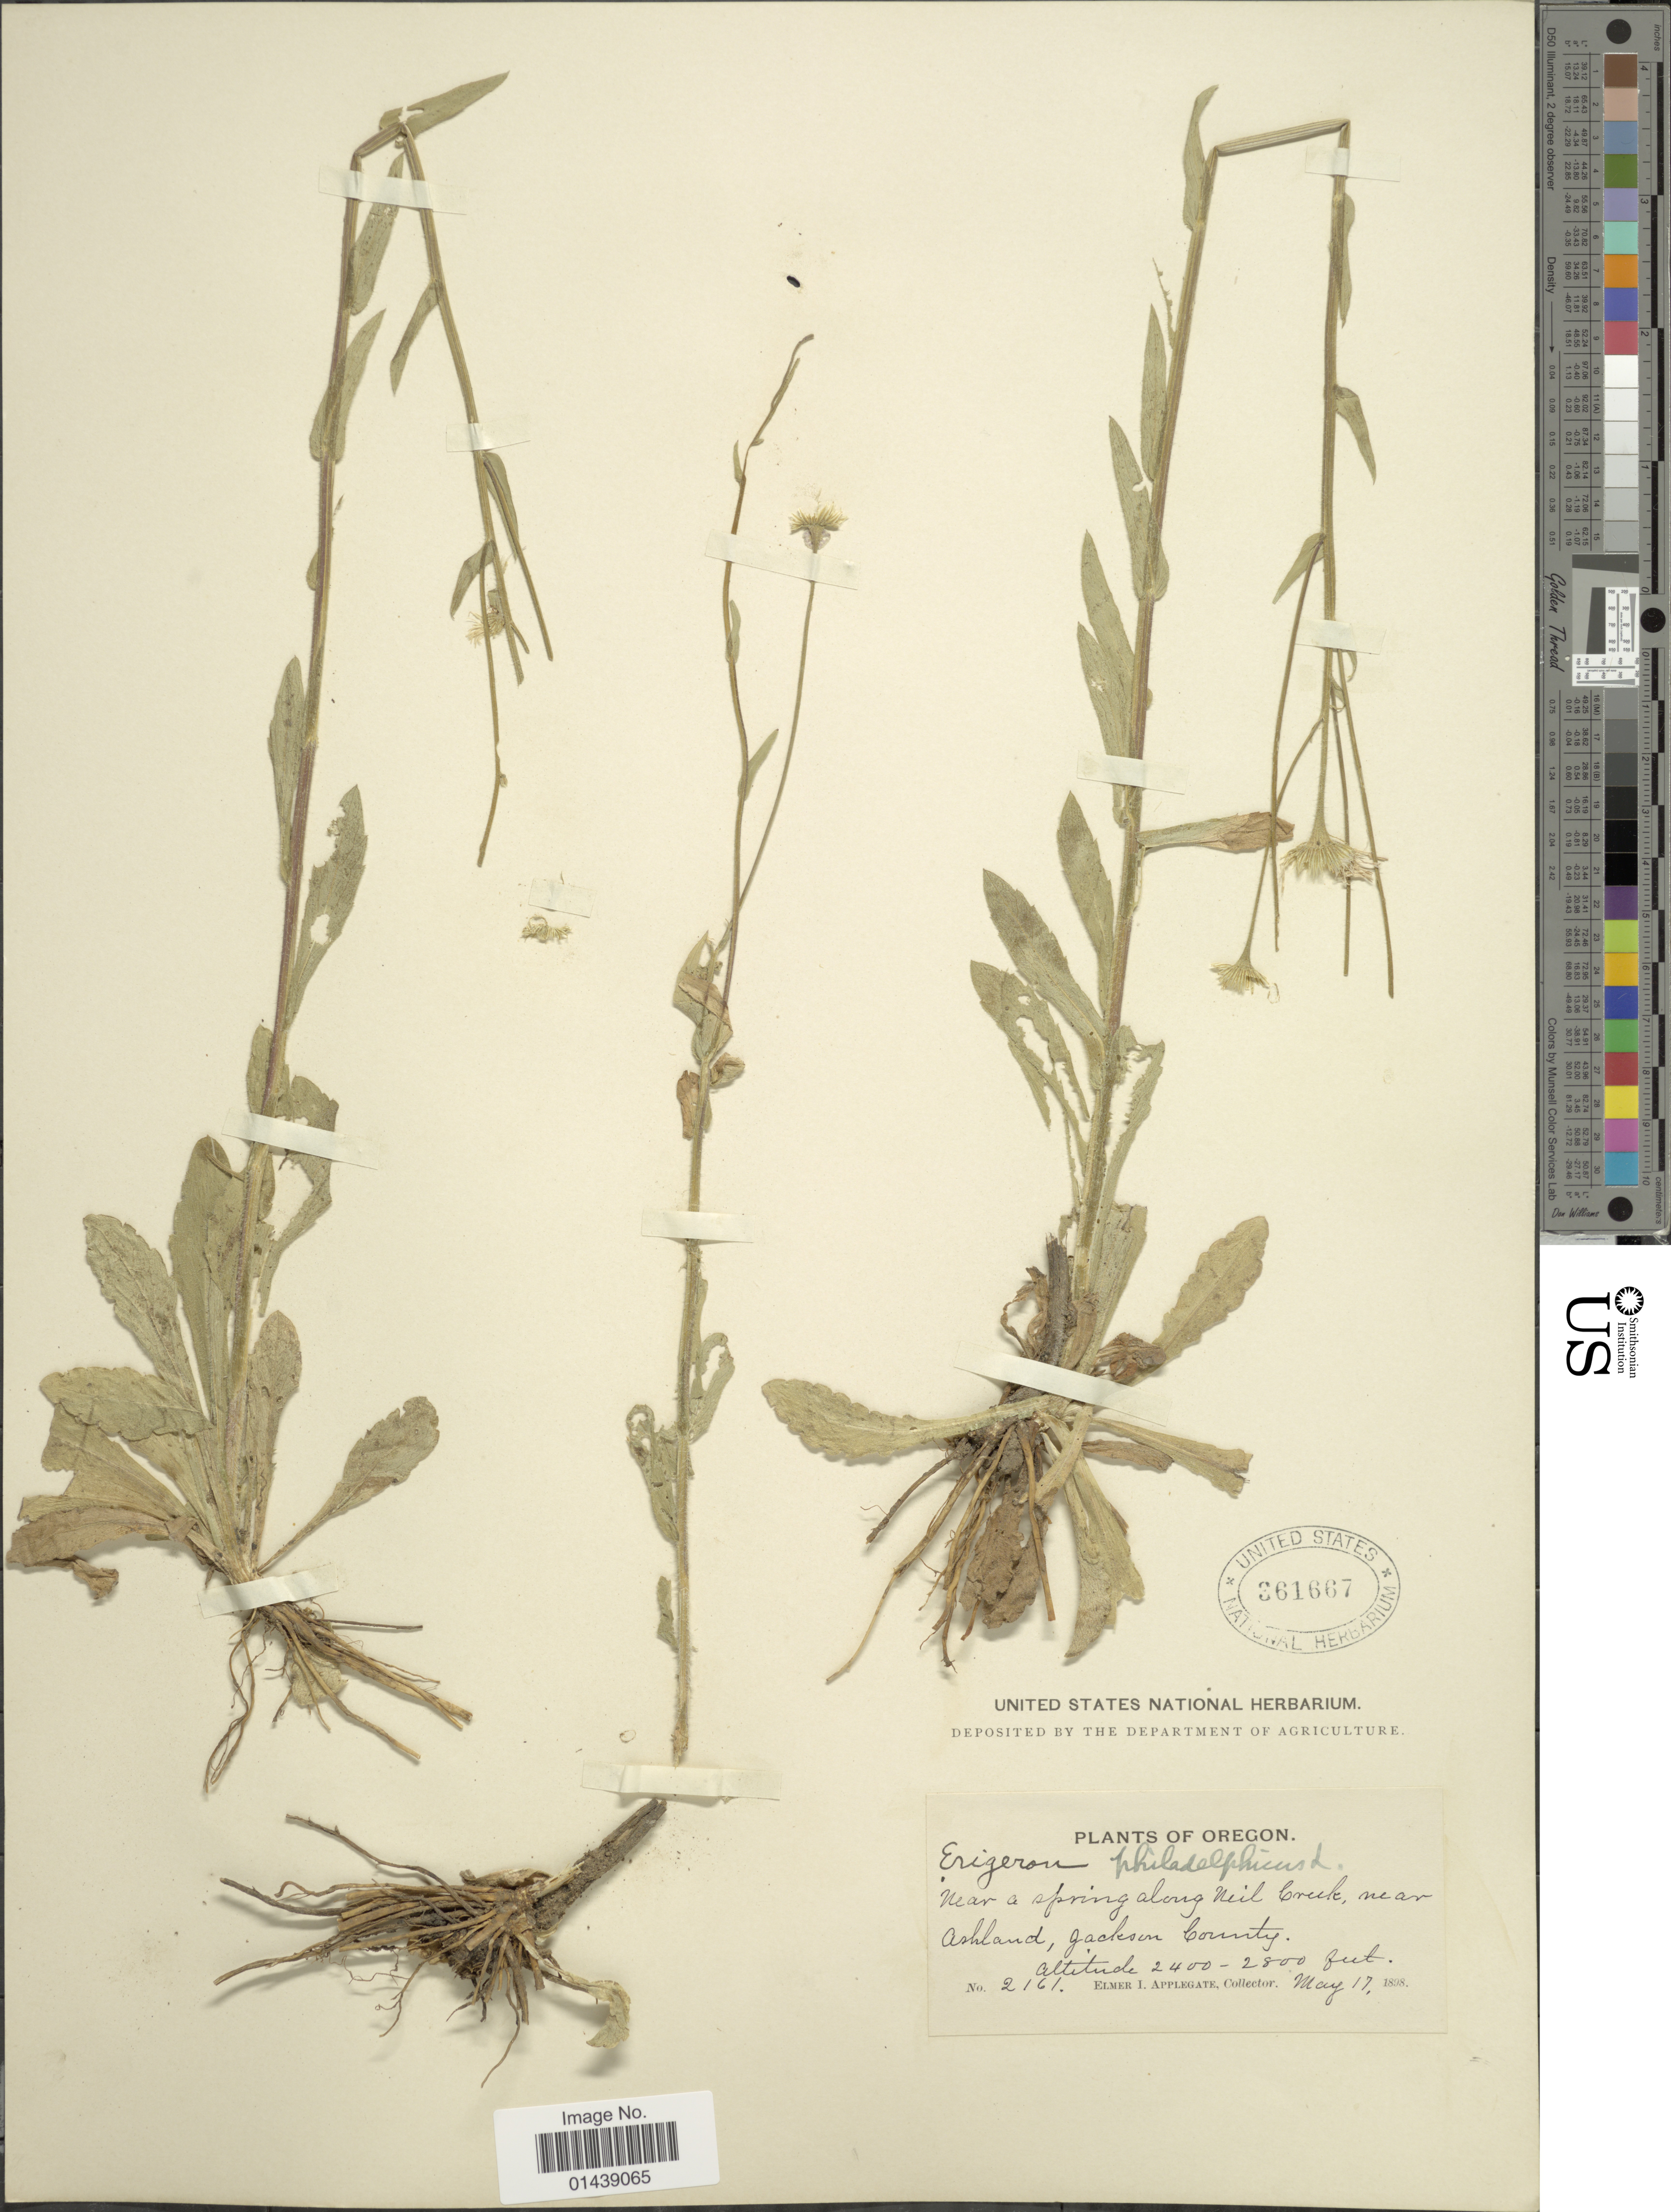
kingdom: Plantae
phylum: Tracheophyta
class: Magnoliopsida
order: Asterales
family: Asteraceae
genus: Erigeron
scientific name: Erigeron philadelphicus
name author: L.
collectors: E. I. Applegate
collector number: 2161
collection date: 1898-05-17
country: United States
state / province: Oregon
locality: Near a spring along Neil Creek, near Ashland, Jackson County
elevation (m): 732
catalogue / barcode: US 361667